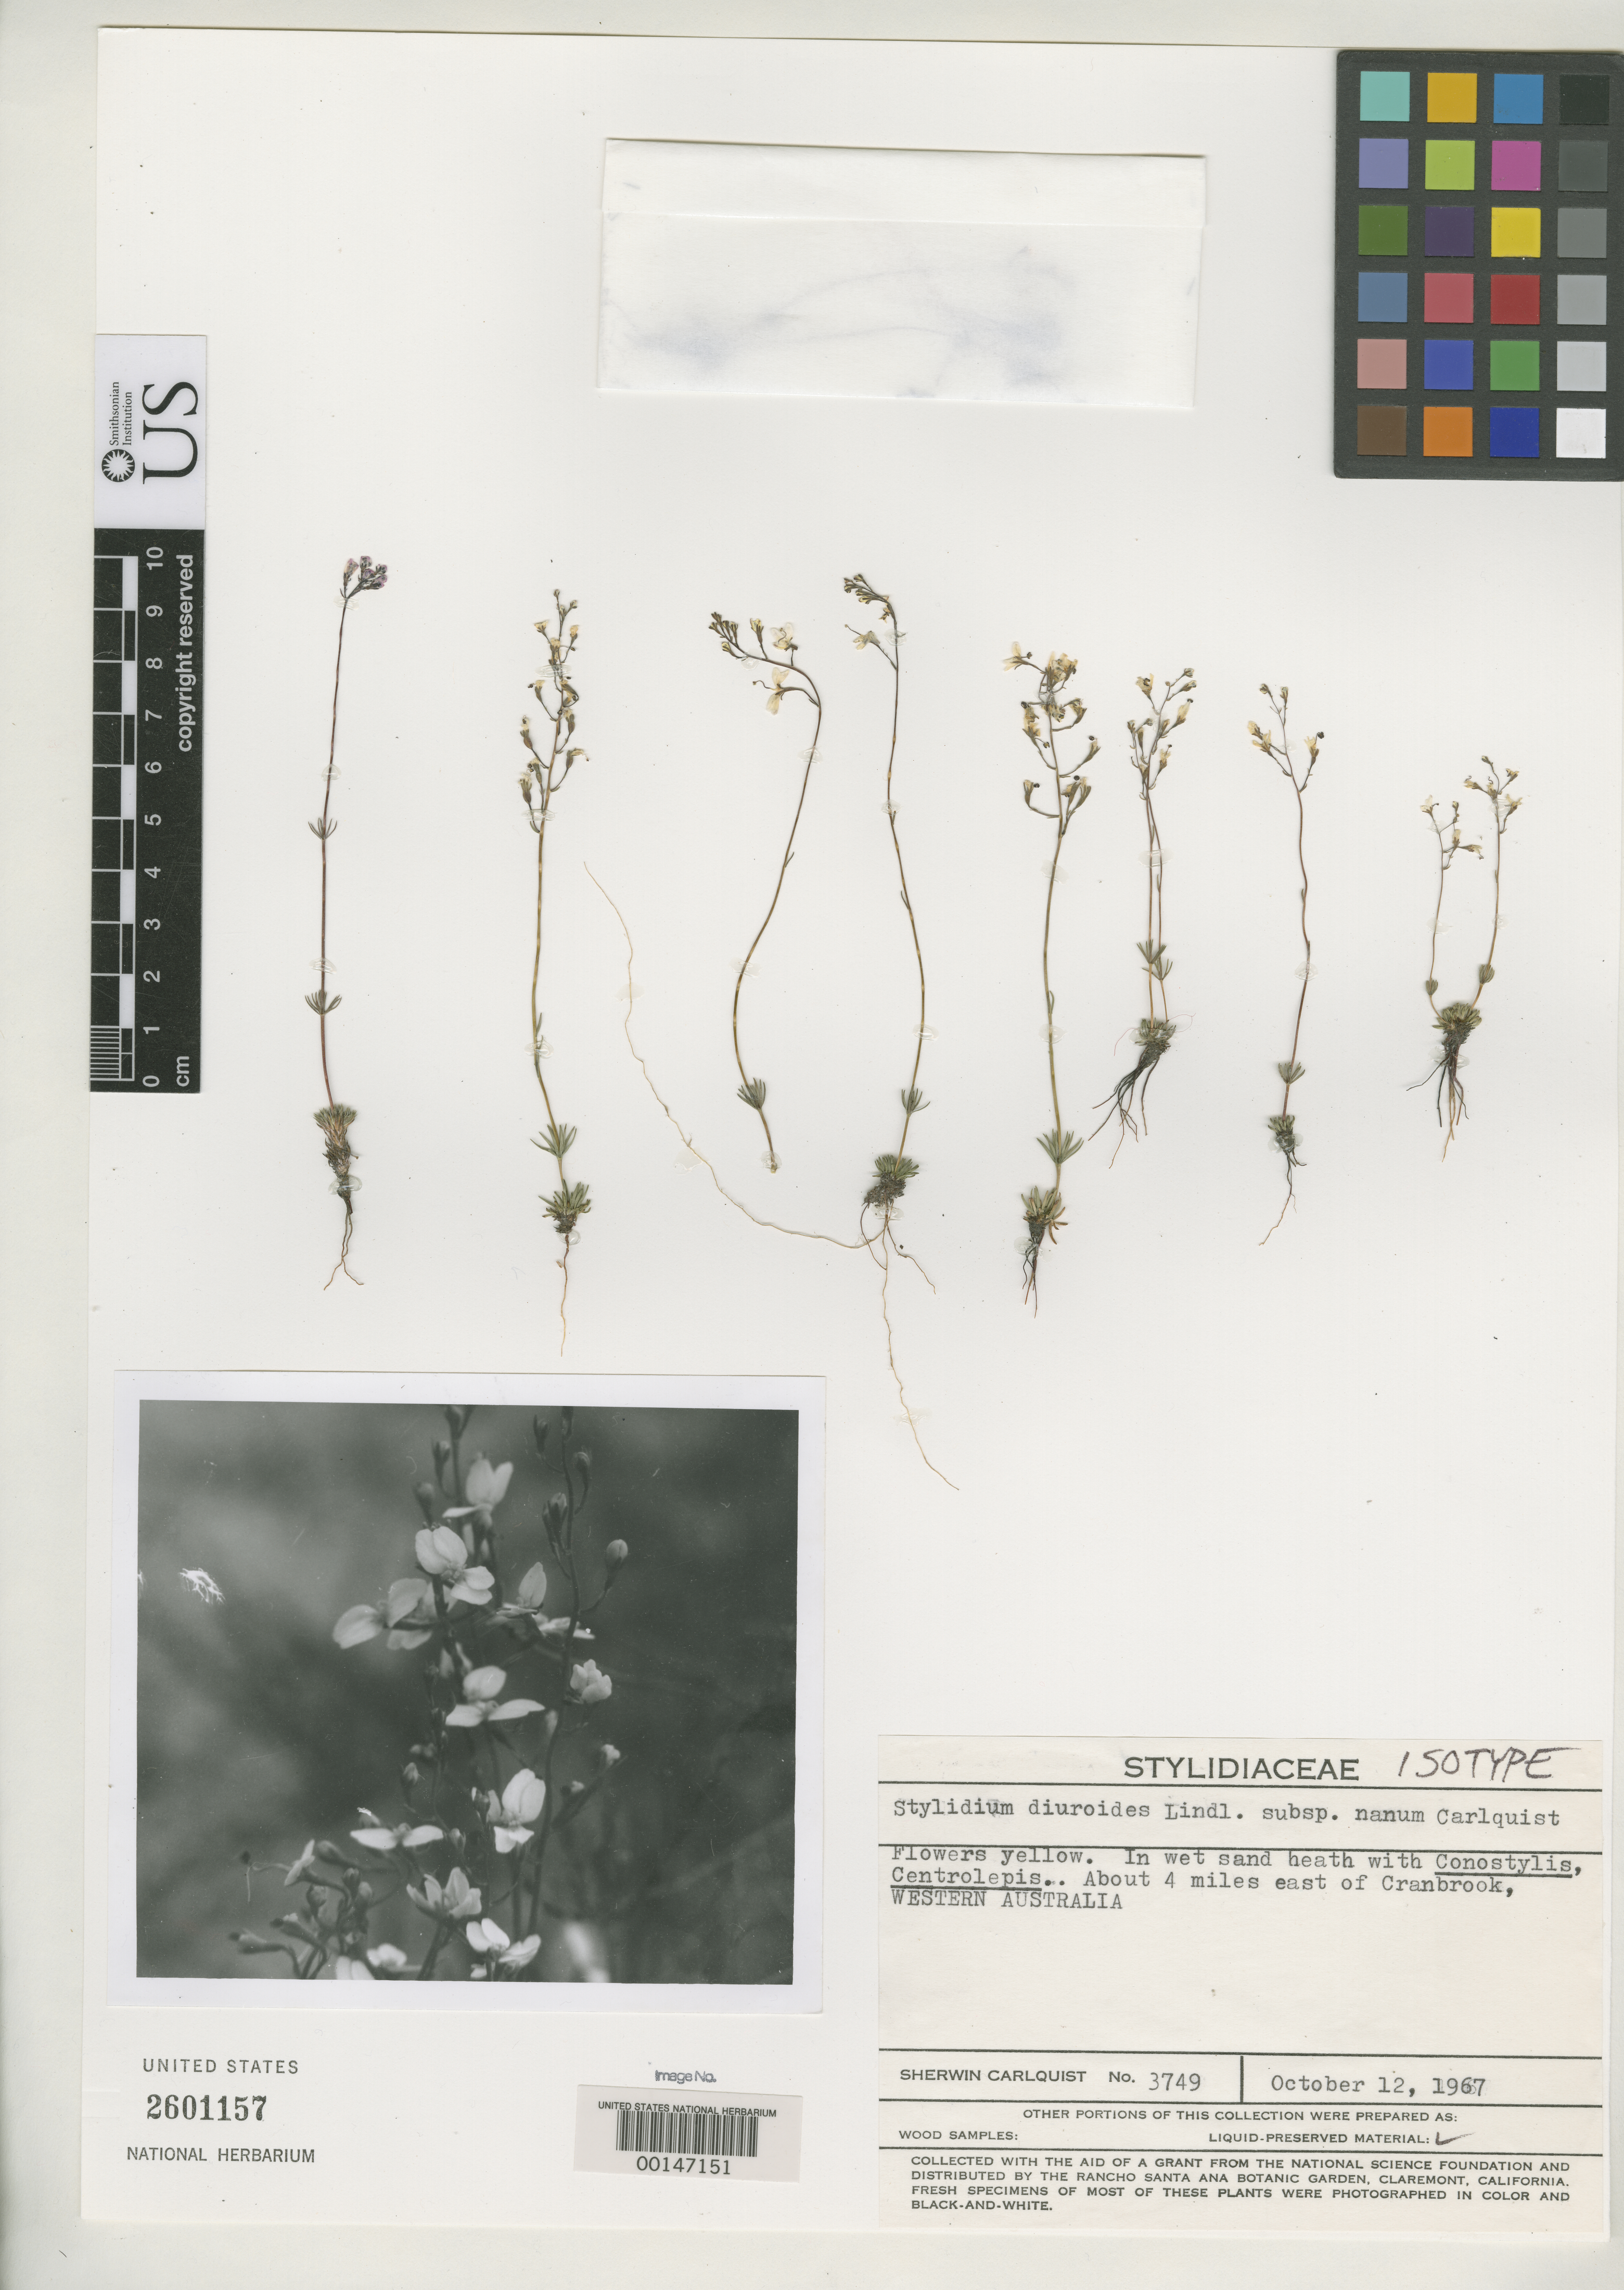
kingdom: Plantae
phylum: Tracheophyta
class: Magnoliopsida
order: Asterales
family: Stylidiaceae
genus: Stylidium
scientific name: Stylidium diuroides subsp. nanum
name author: Carlquist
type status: Isotype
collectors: S. Carlquist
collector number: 3749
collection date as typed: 12 Oct 1967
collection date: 1967-10-12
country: Australia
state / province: Western Australia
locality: East of Cranbrook.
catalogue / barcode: US 2601157